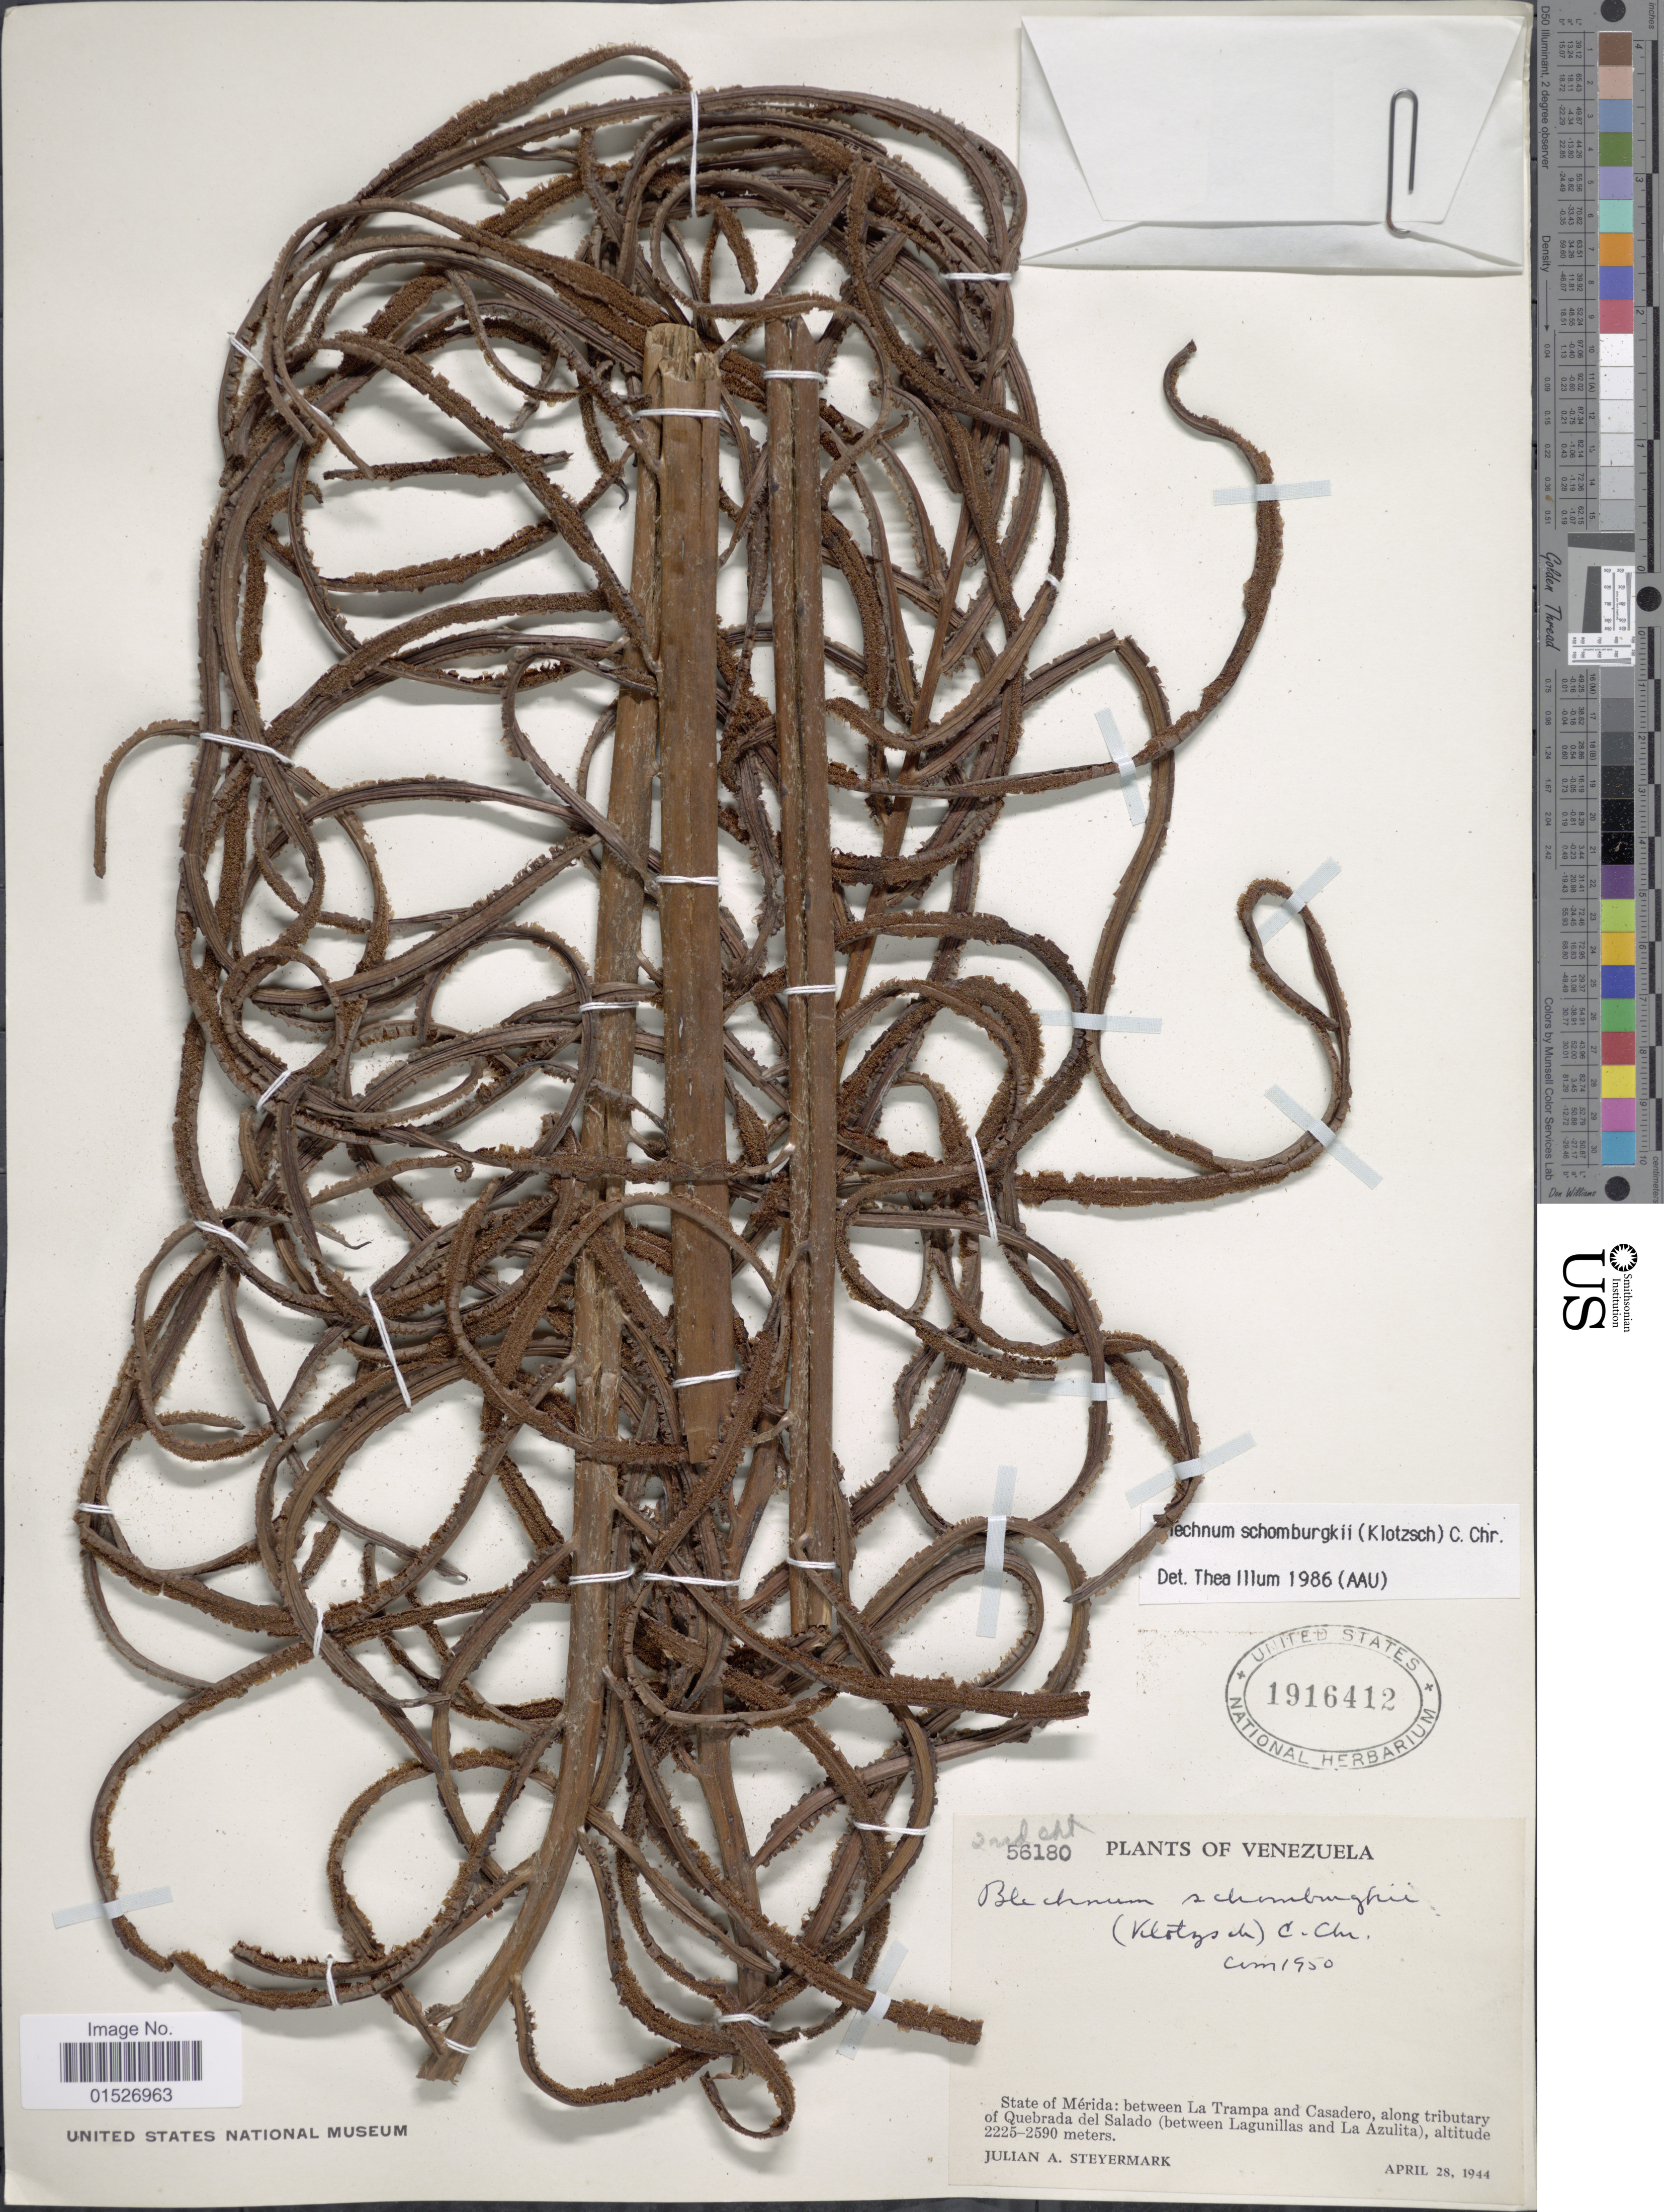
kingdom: Plantae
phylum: Tracheophyta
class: Polypodiopsida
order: Polypodiales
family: Blechnaceae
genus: Blechnum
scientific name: Blechnum schomburgkii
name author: (Klotzsch) C. Chr.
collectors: J. Steyermark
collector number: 56180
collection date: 1944-04-28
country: Venezuela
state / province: Mérida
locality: State of Merida: between La Trampa and Casadero, along Tributary of Quebrada del Salado ( between Langunillas and La Azulita)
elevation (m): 2225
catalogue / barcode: US 1916412